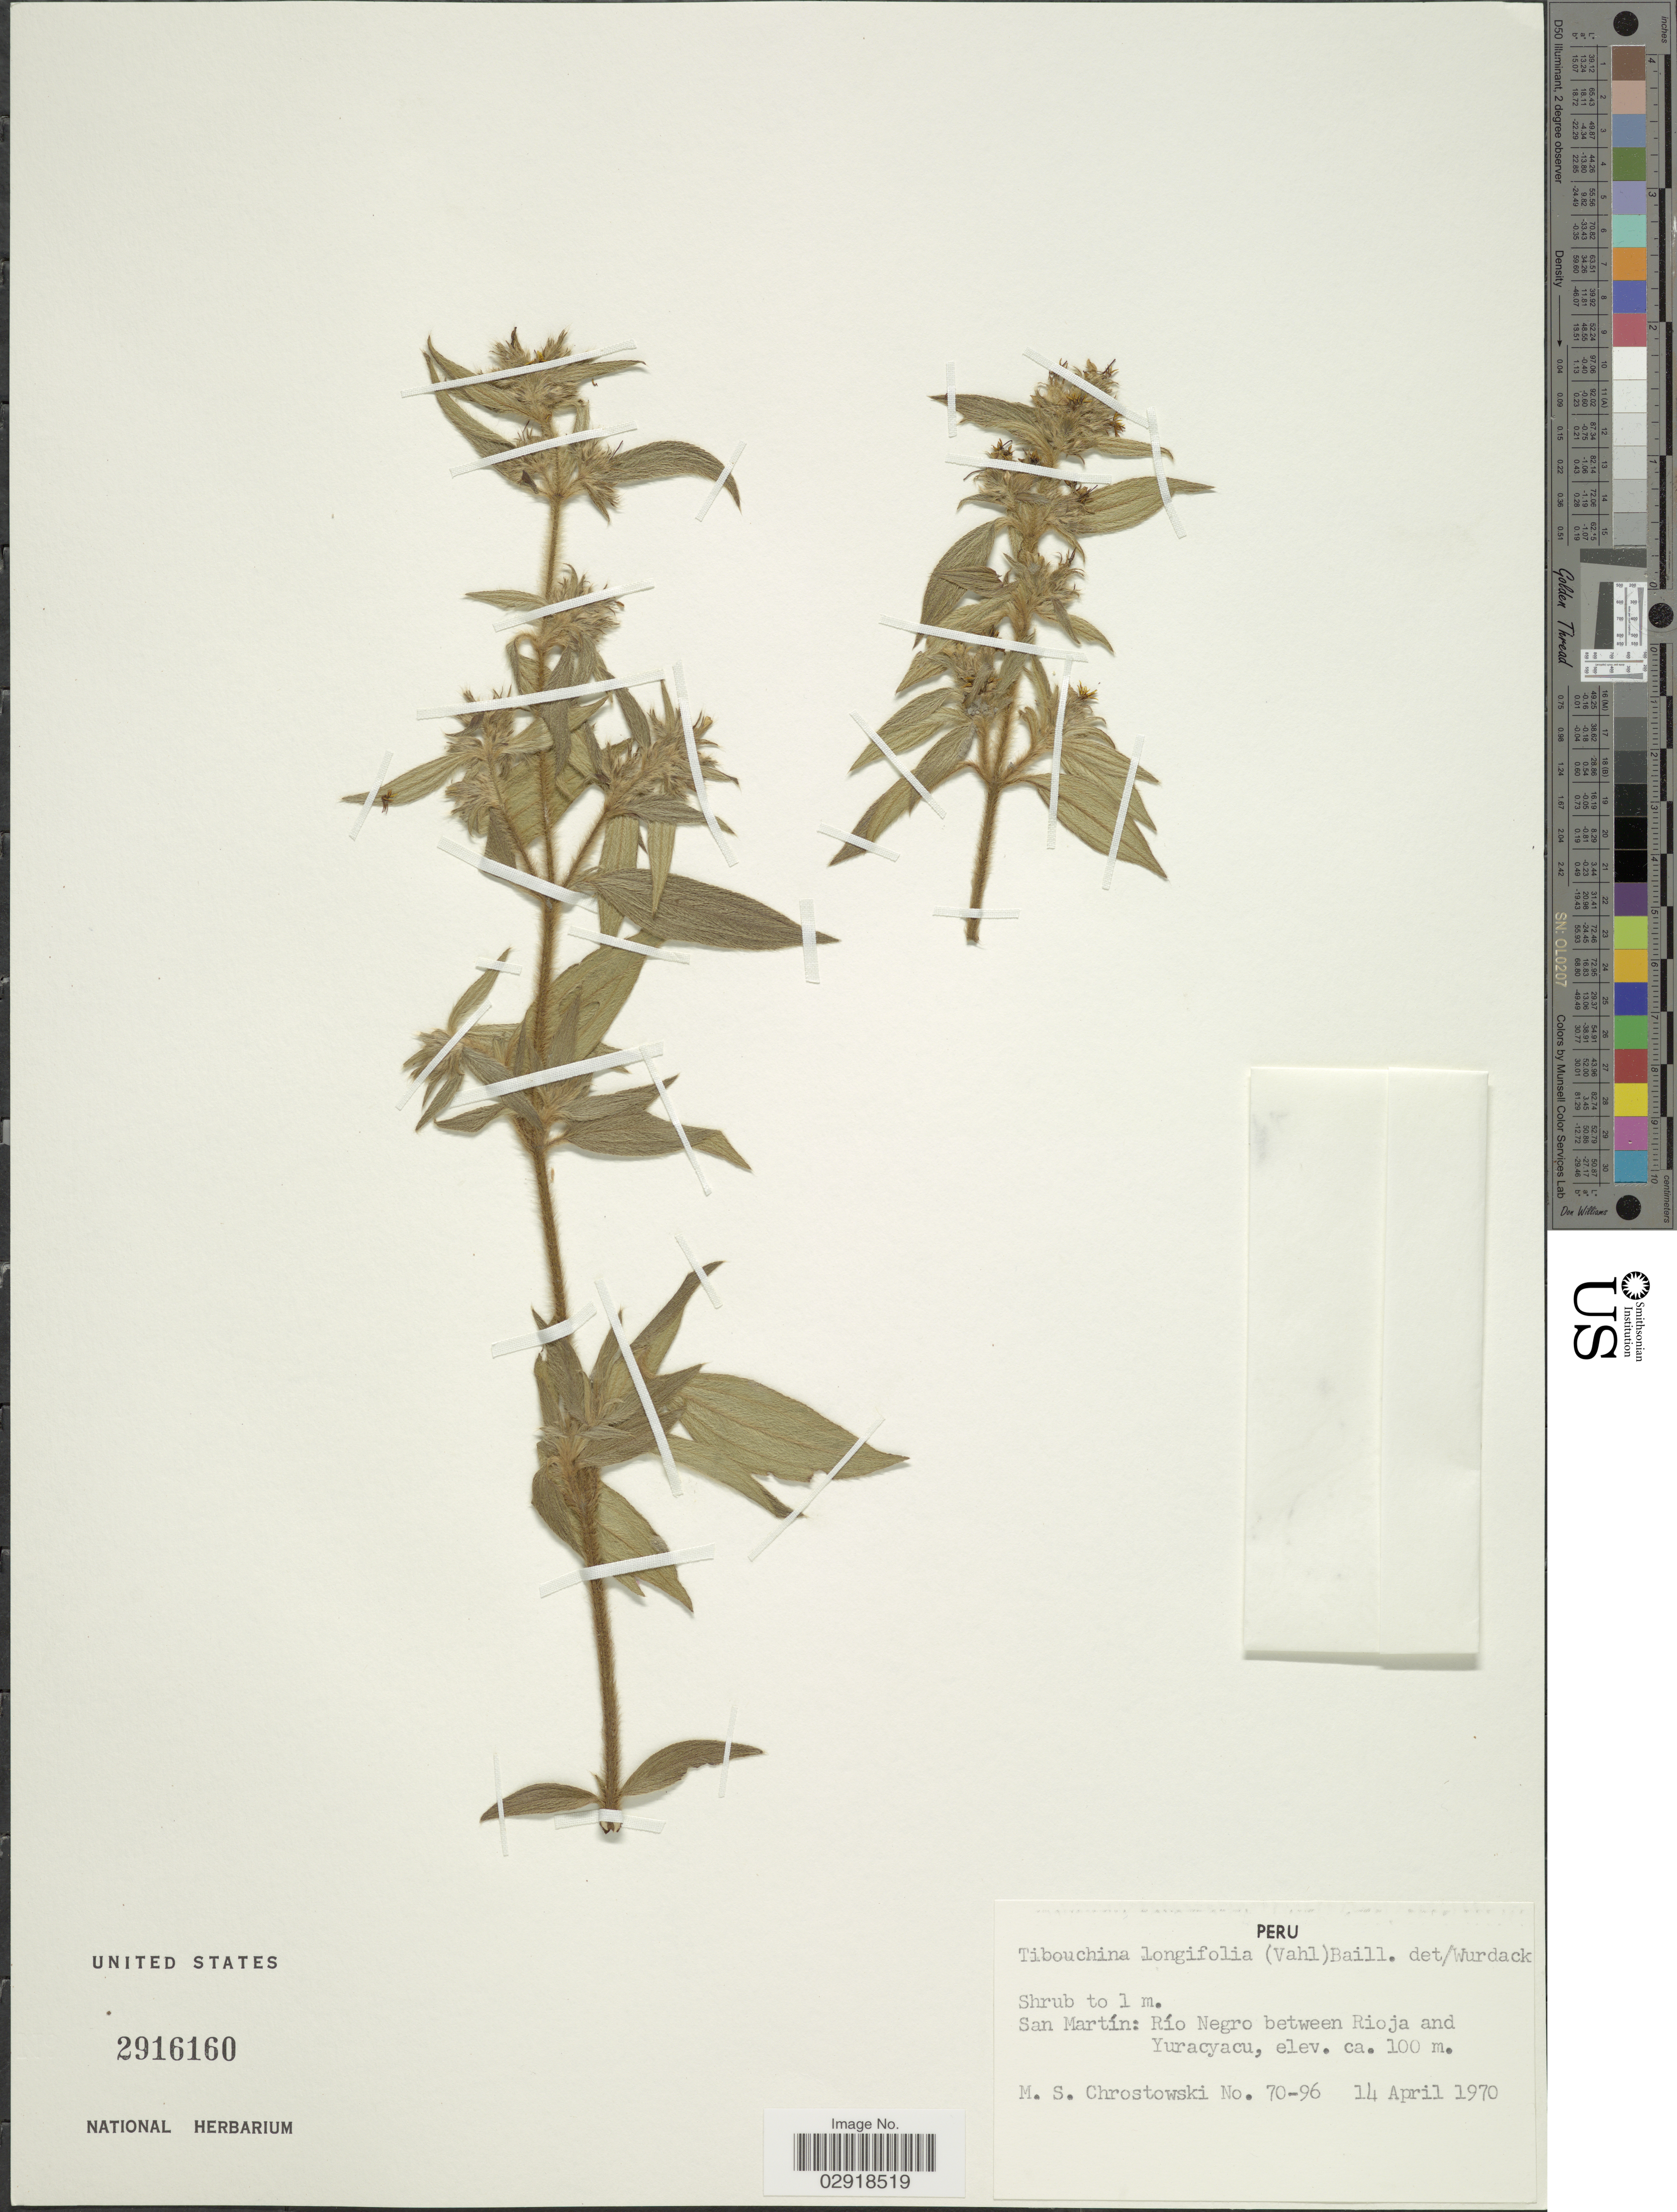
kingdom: Plantae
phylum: Tracheophyta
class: Magnoliopsida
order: Myrtales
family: Melastomataceae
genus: Chaetogastra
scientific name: Chaetogastra longifolia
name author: (Vahl) DC.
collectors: M. Chrostowski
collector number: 70-96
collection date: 1970-04-14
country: Peru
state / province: San Martín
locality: Río Negro between Rioja and Yuracyacu.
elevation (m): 100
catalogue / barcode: US 2916160